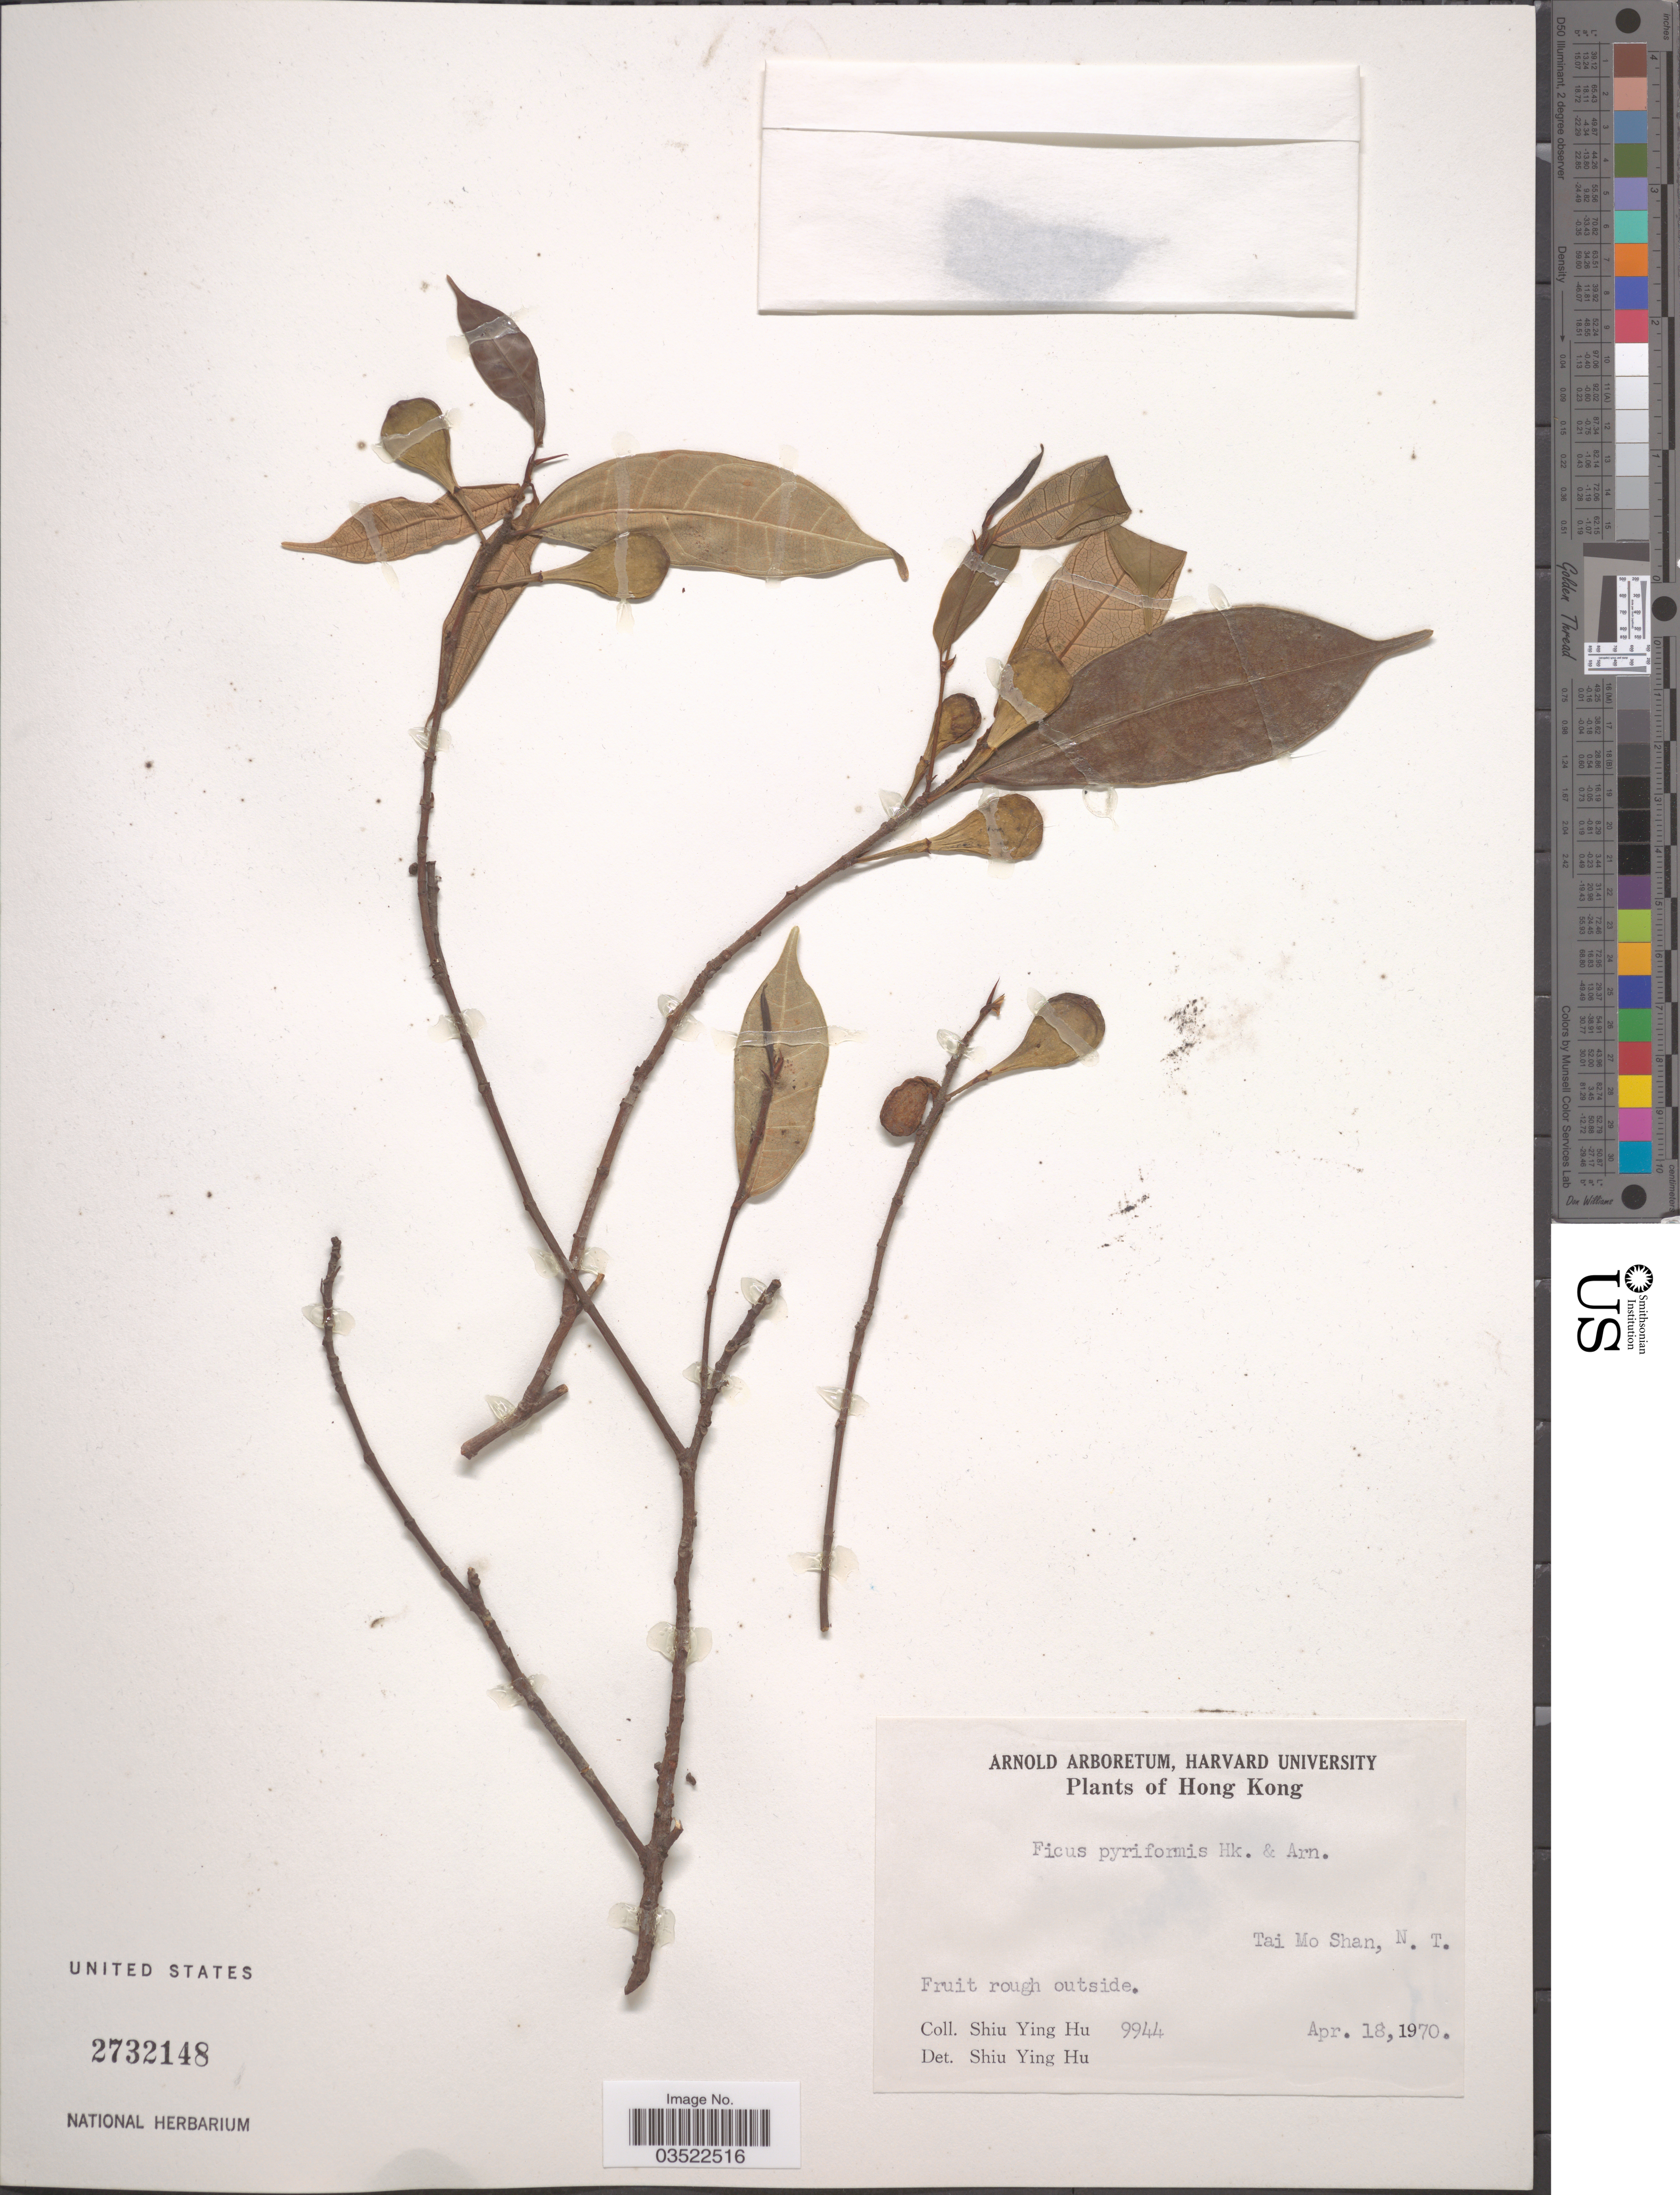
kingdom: Plantae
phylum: Tracheophyta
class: Magnoliopsida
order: Rosales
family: Moraceae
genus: Ficus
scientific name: Ficus pyriformis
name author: Hook. & Arn.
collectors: S. Y. Hu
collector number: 9944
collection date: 1970-04-18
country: China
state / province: Hong Kong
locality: Tai Mo Shan, N. T.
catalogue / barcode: US 2732148